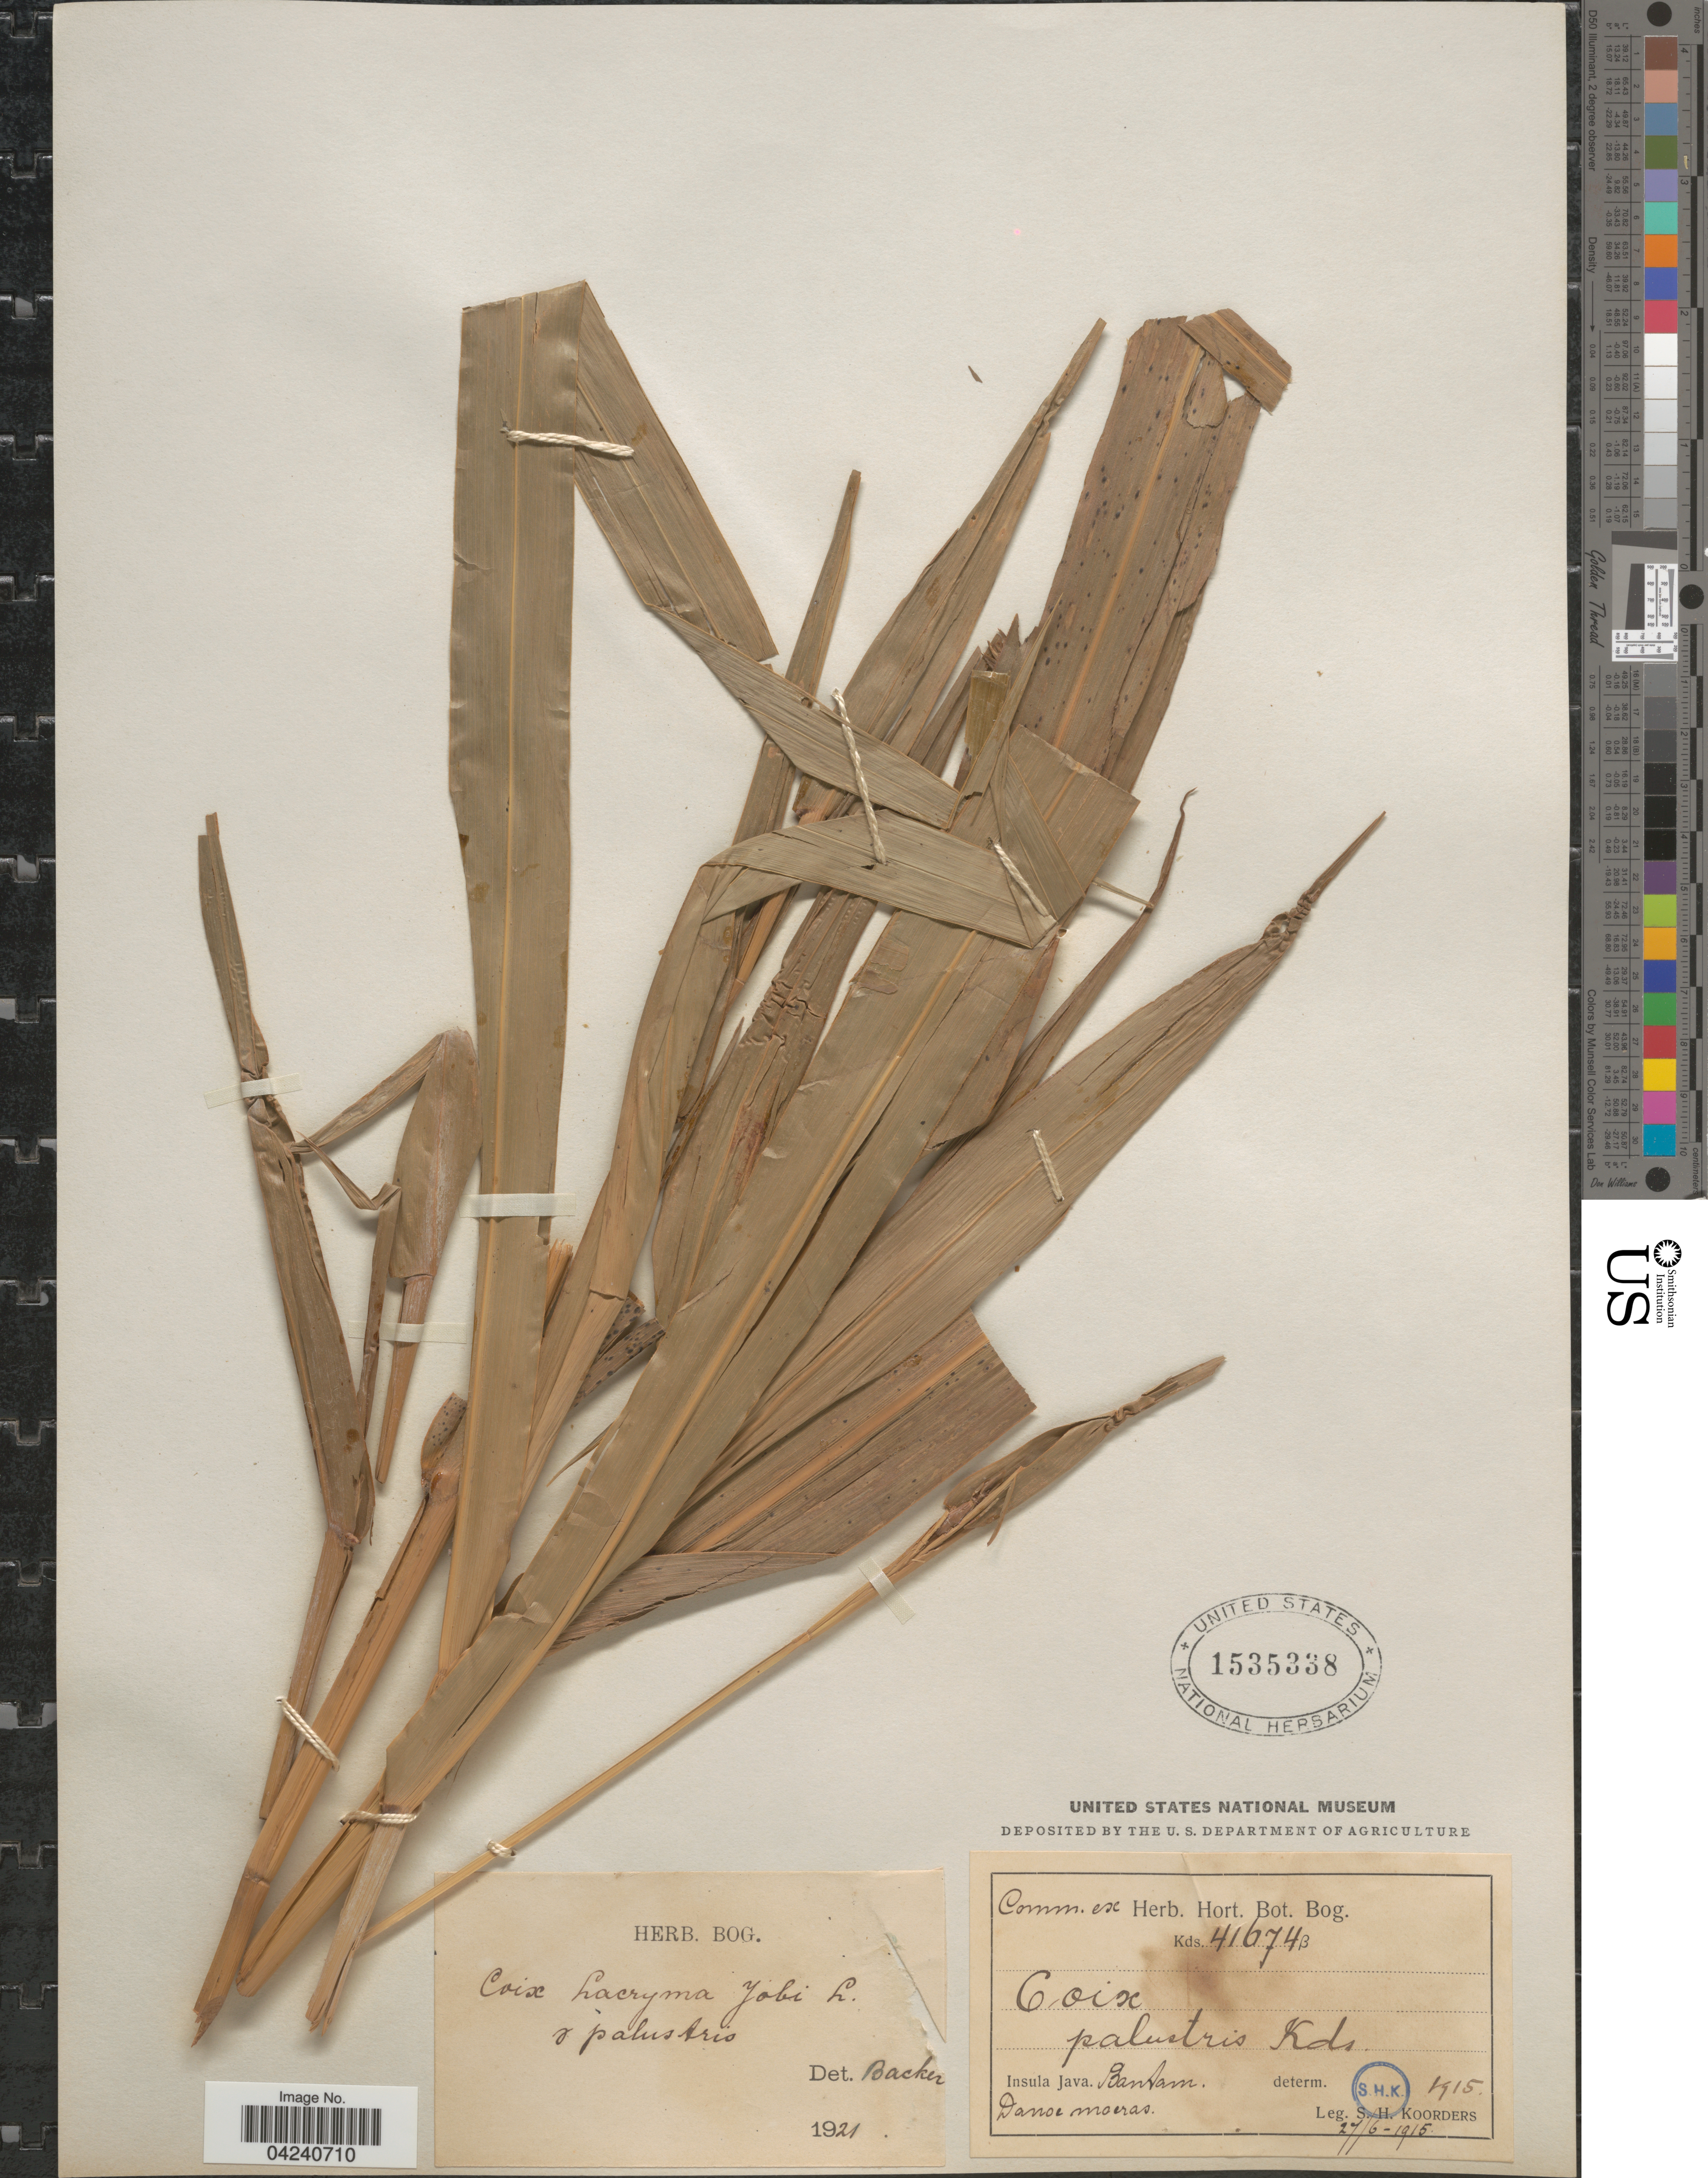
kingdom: Plantae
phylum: Tracheophyta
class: Liliopsida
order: Poales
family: Poaceae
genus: Coix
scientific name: Coix lacryma-jobi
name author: L.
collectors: S. H. Koorders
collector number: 41674B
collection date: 1915-06-27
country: Indonesia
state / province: Java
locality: Insula Java. Bantam. Danoe moeras.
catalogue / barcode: US 1535338